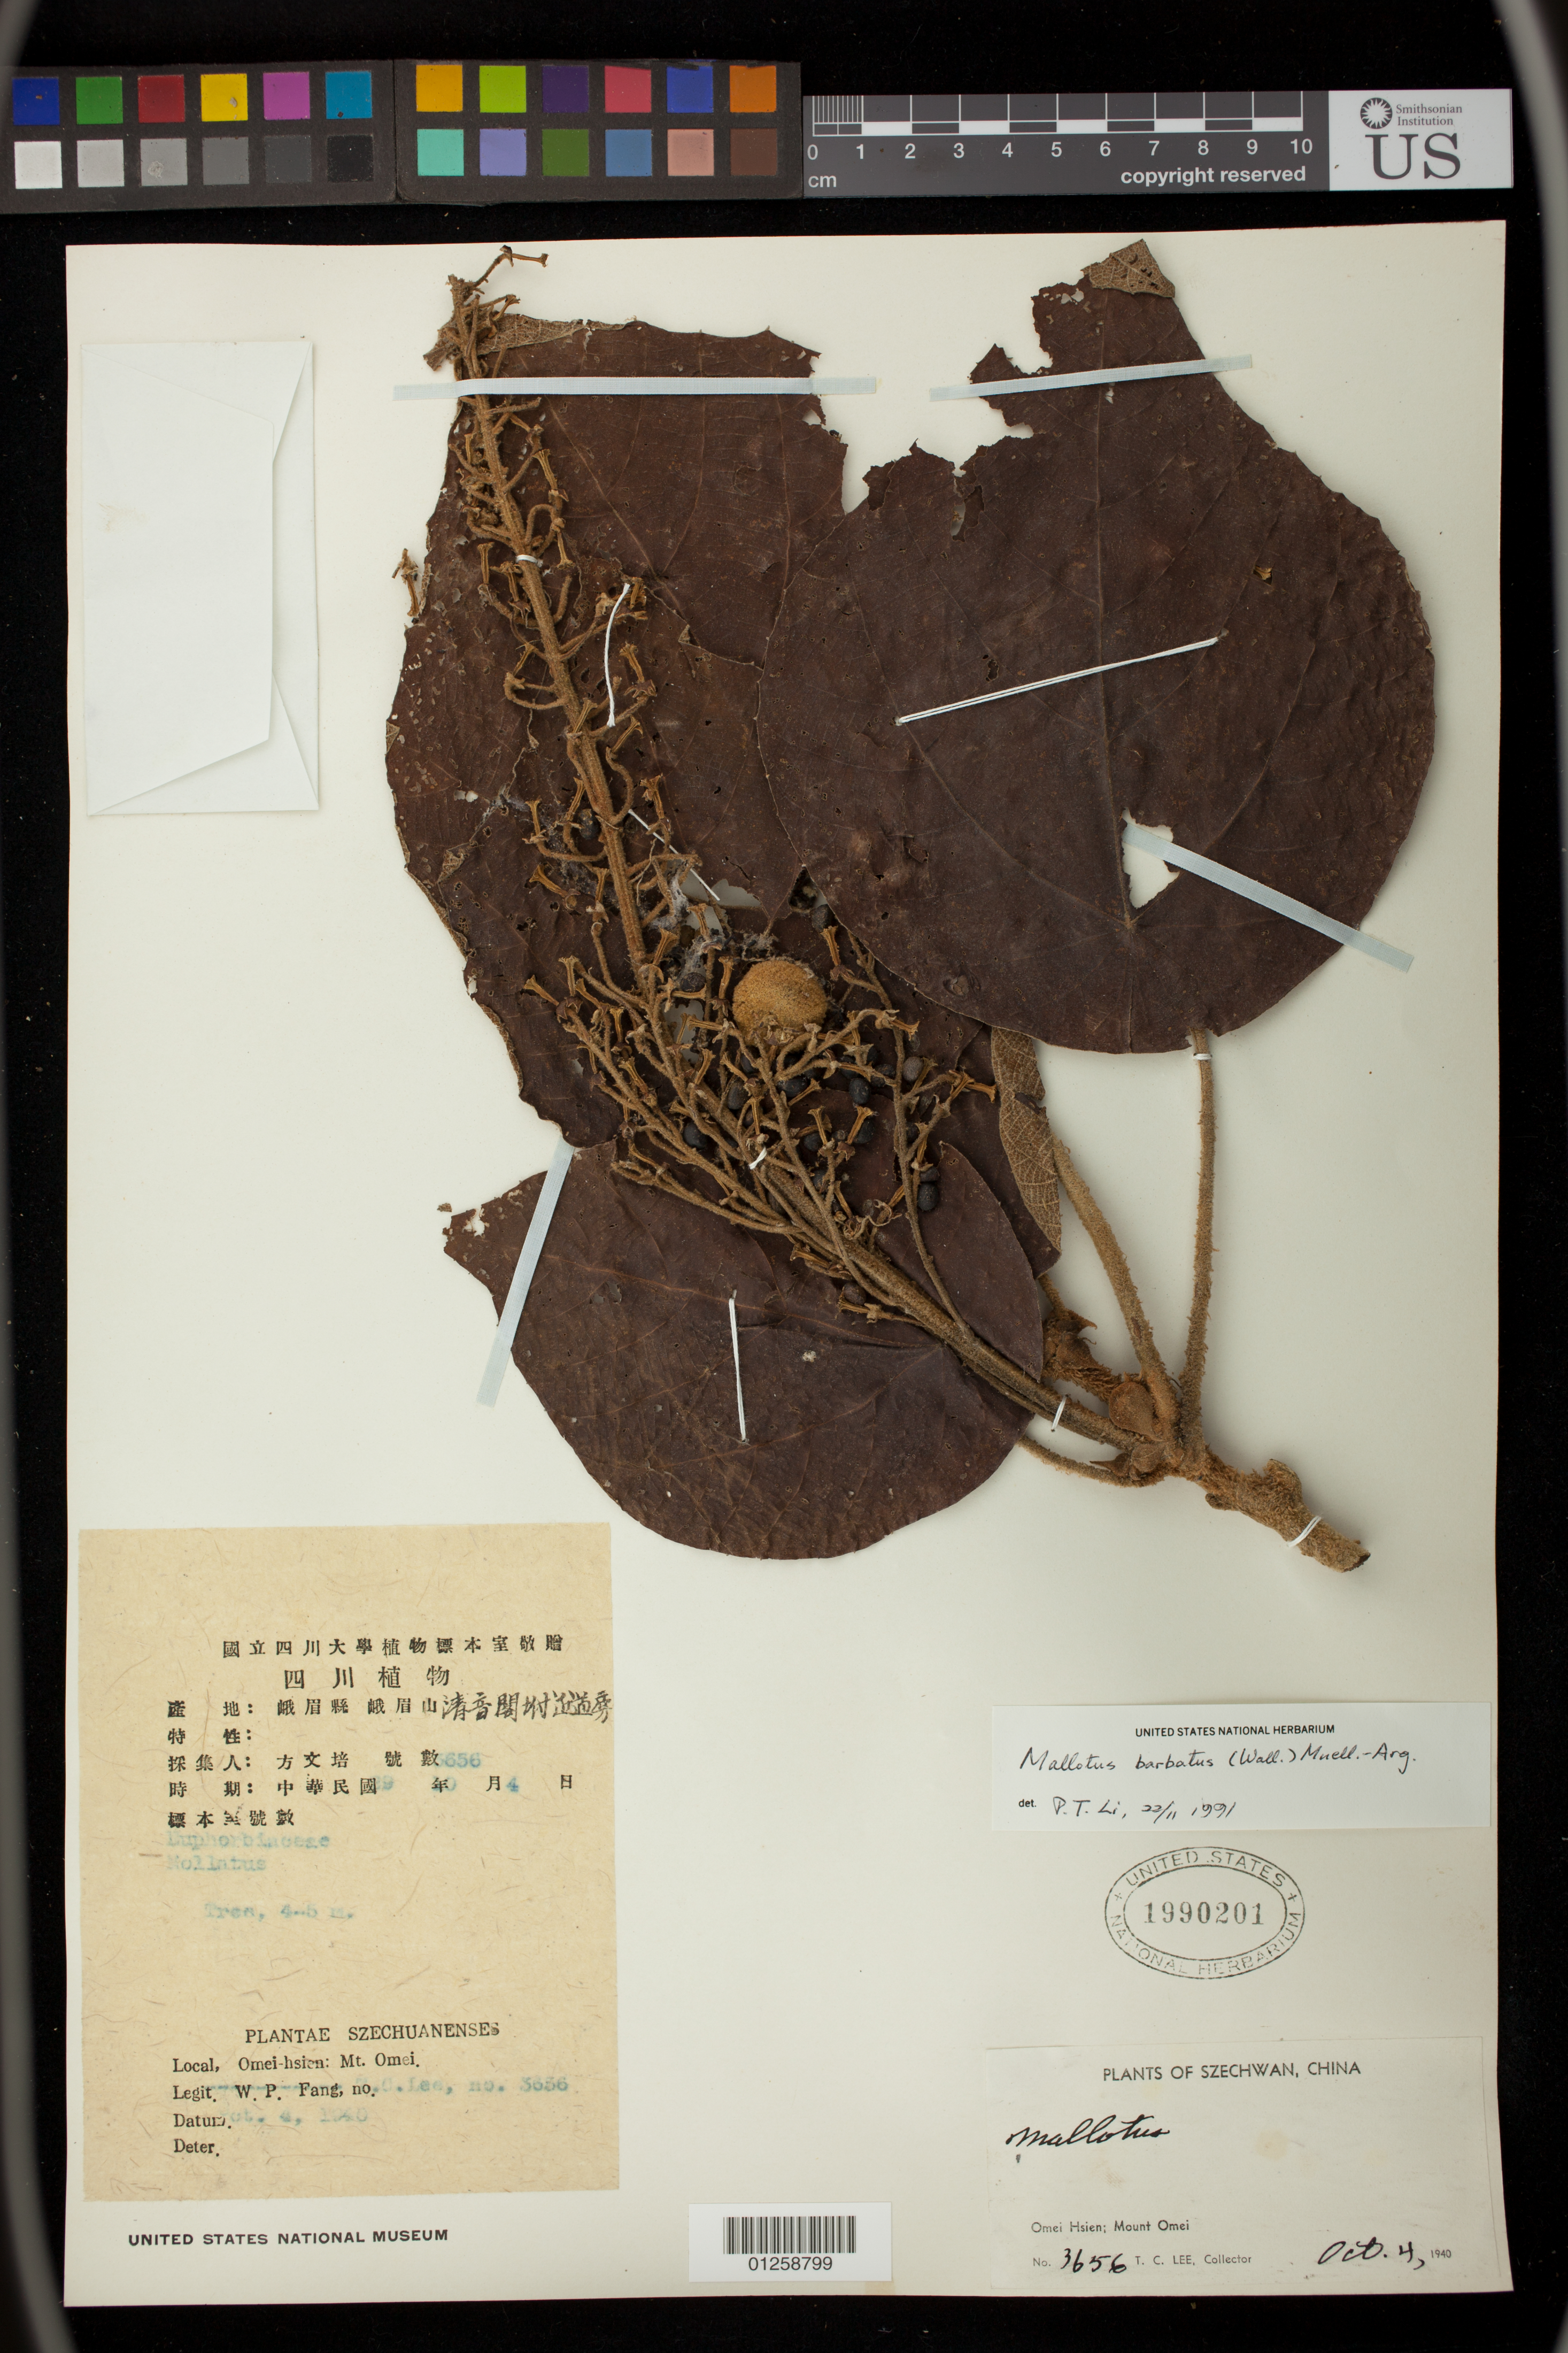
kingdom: Plantae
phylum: Tracheophyta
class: Magnoliopsida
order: Malpighiales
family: Euphorbiaceae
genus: Mallotus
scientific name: Mallotus barbatus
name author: Müll. Arg.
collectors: T. Lee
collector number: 3656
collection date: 1940-10-04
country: China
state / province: Sichuan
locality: Omei Hsien: Mount Omei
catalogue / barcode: US 1990201